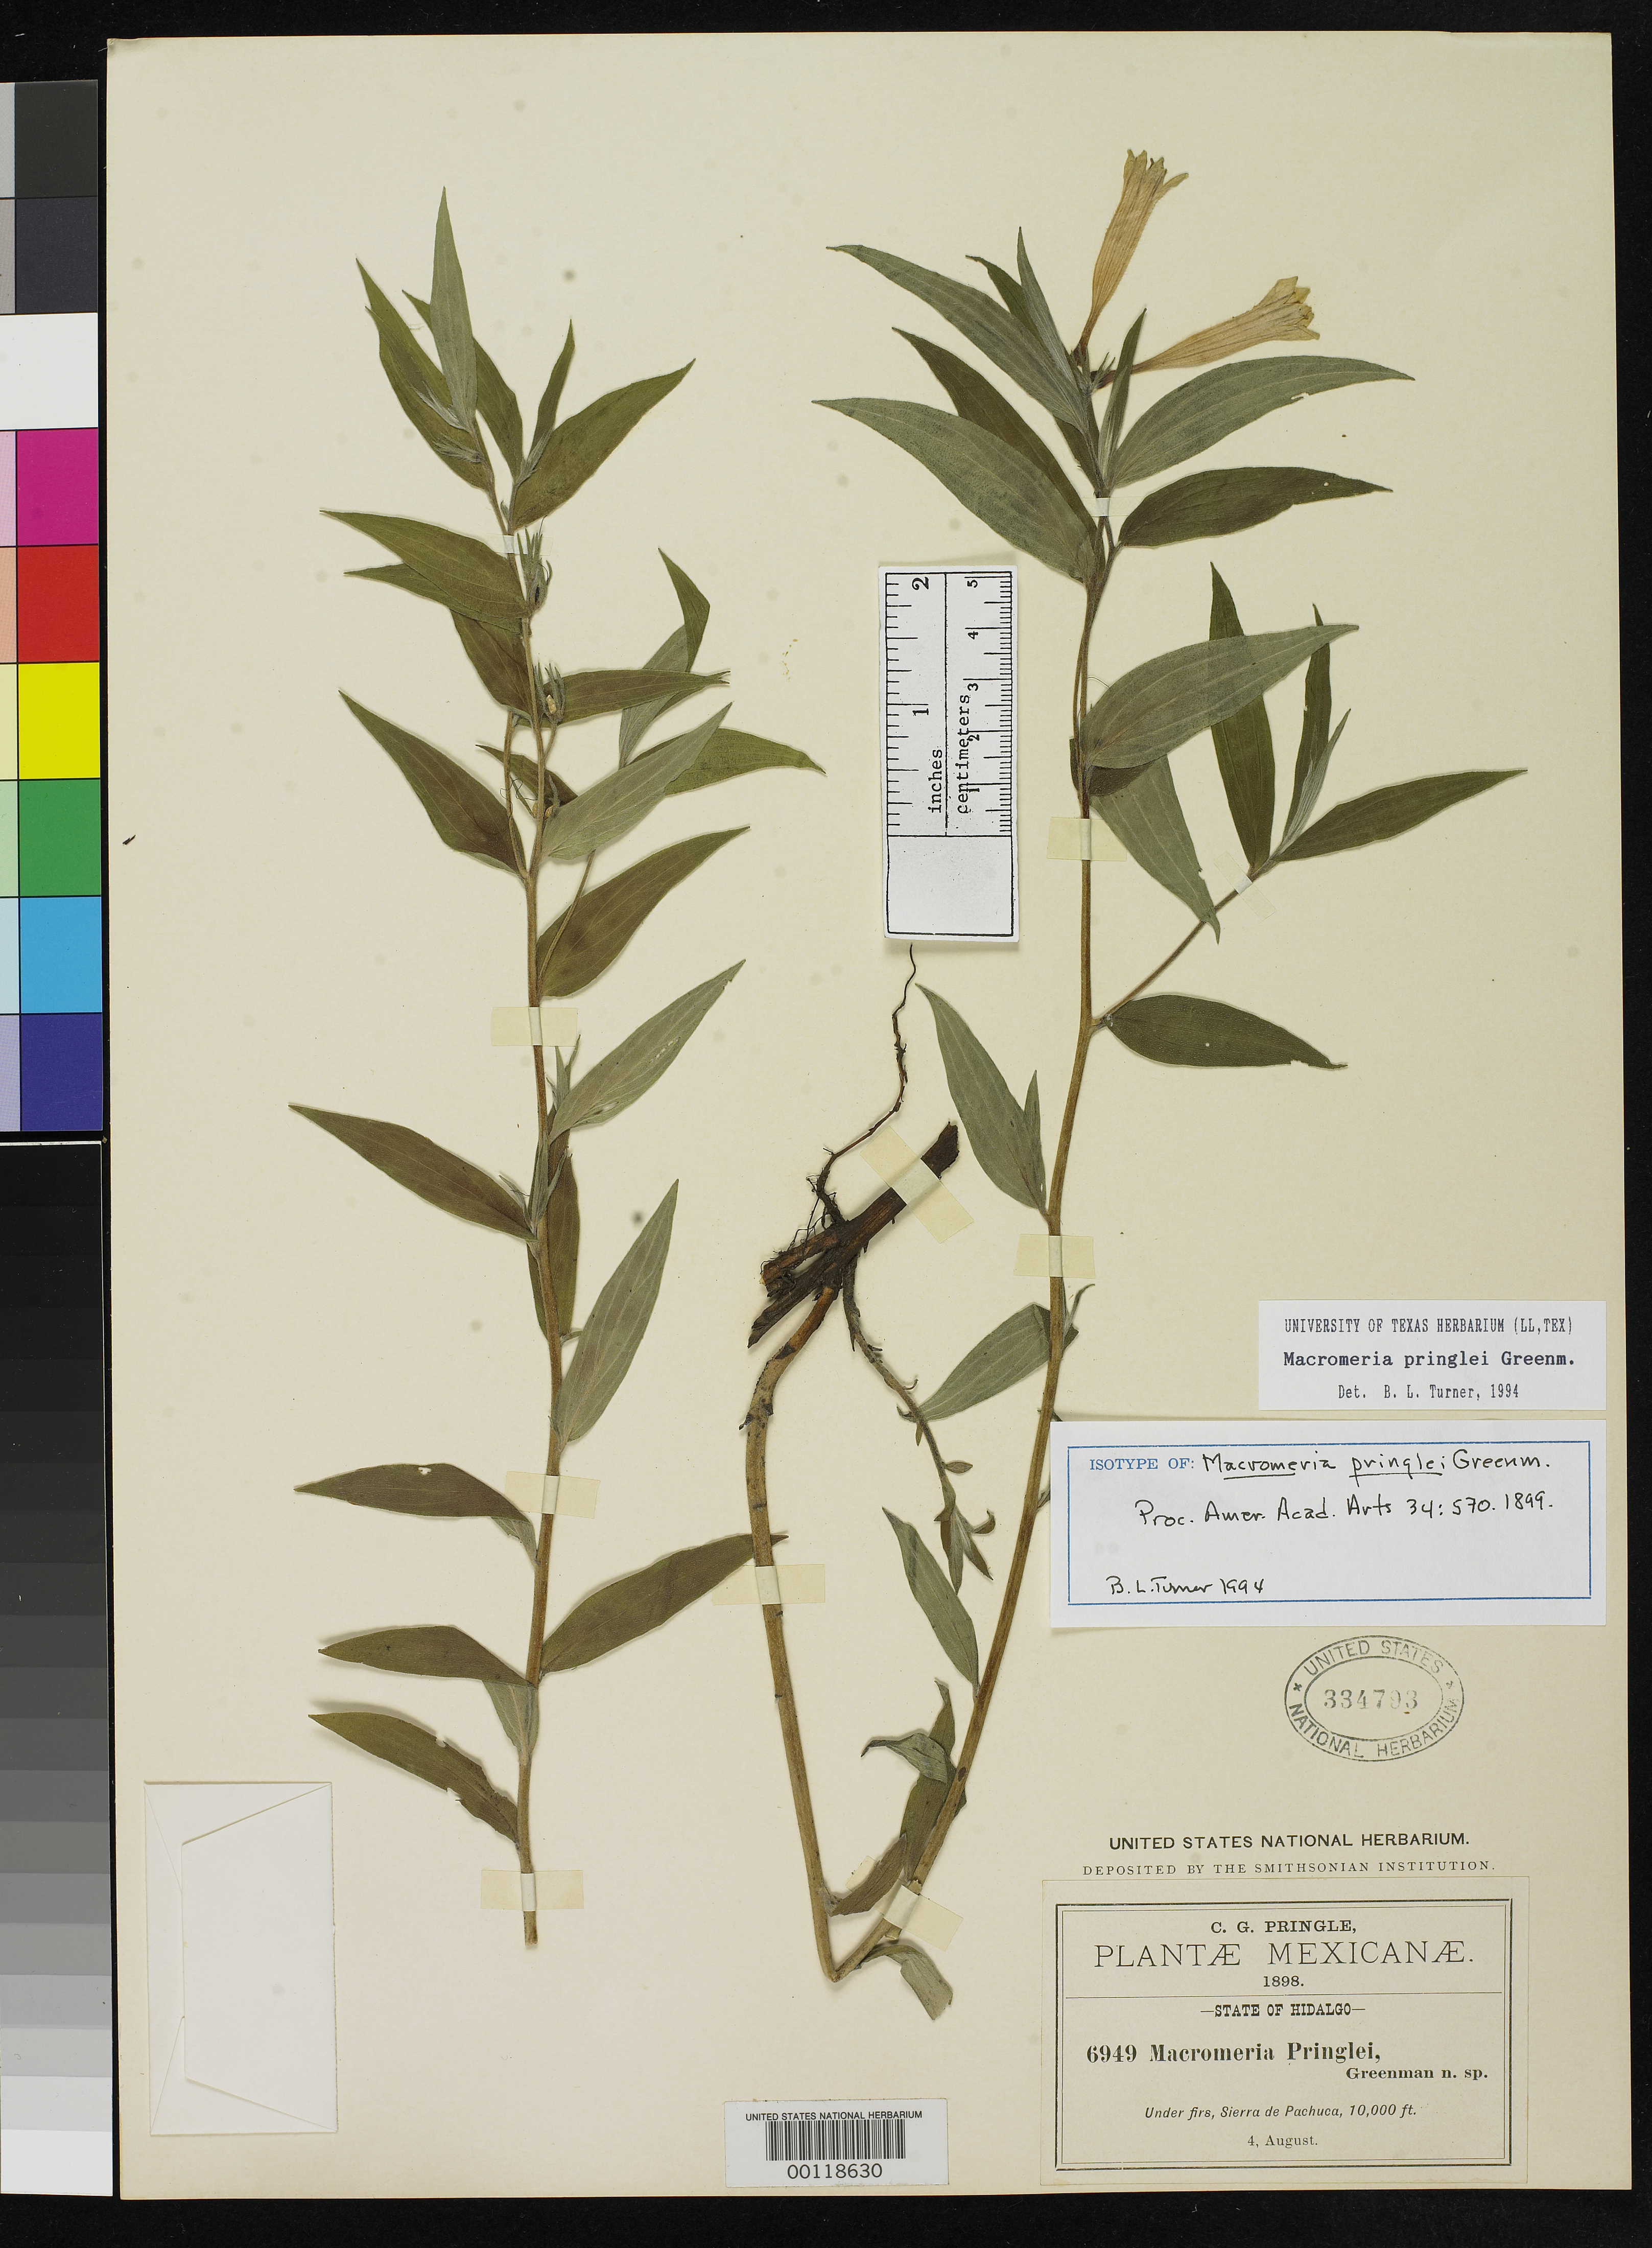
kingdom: Plantae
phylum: Tracheophyta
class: Magnoliopsida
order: Boraginales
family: Boraginaceae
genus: Macromeria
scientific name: Macromeria pringlei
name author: Greenm.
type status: Isotype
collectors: C. G. Pringle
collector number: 6949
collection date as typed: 04 Aug 1898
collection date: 1898-08-04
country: Mexico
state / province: Hidalgo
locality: Sierra de Pachuca.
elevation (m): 3000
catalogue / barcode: US 334793